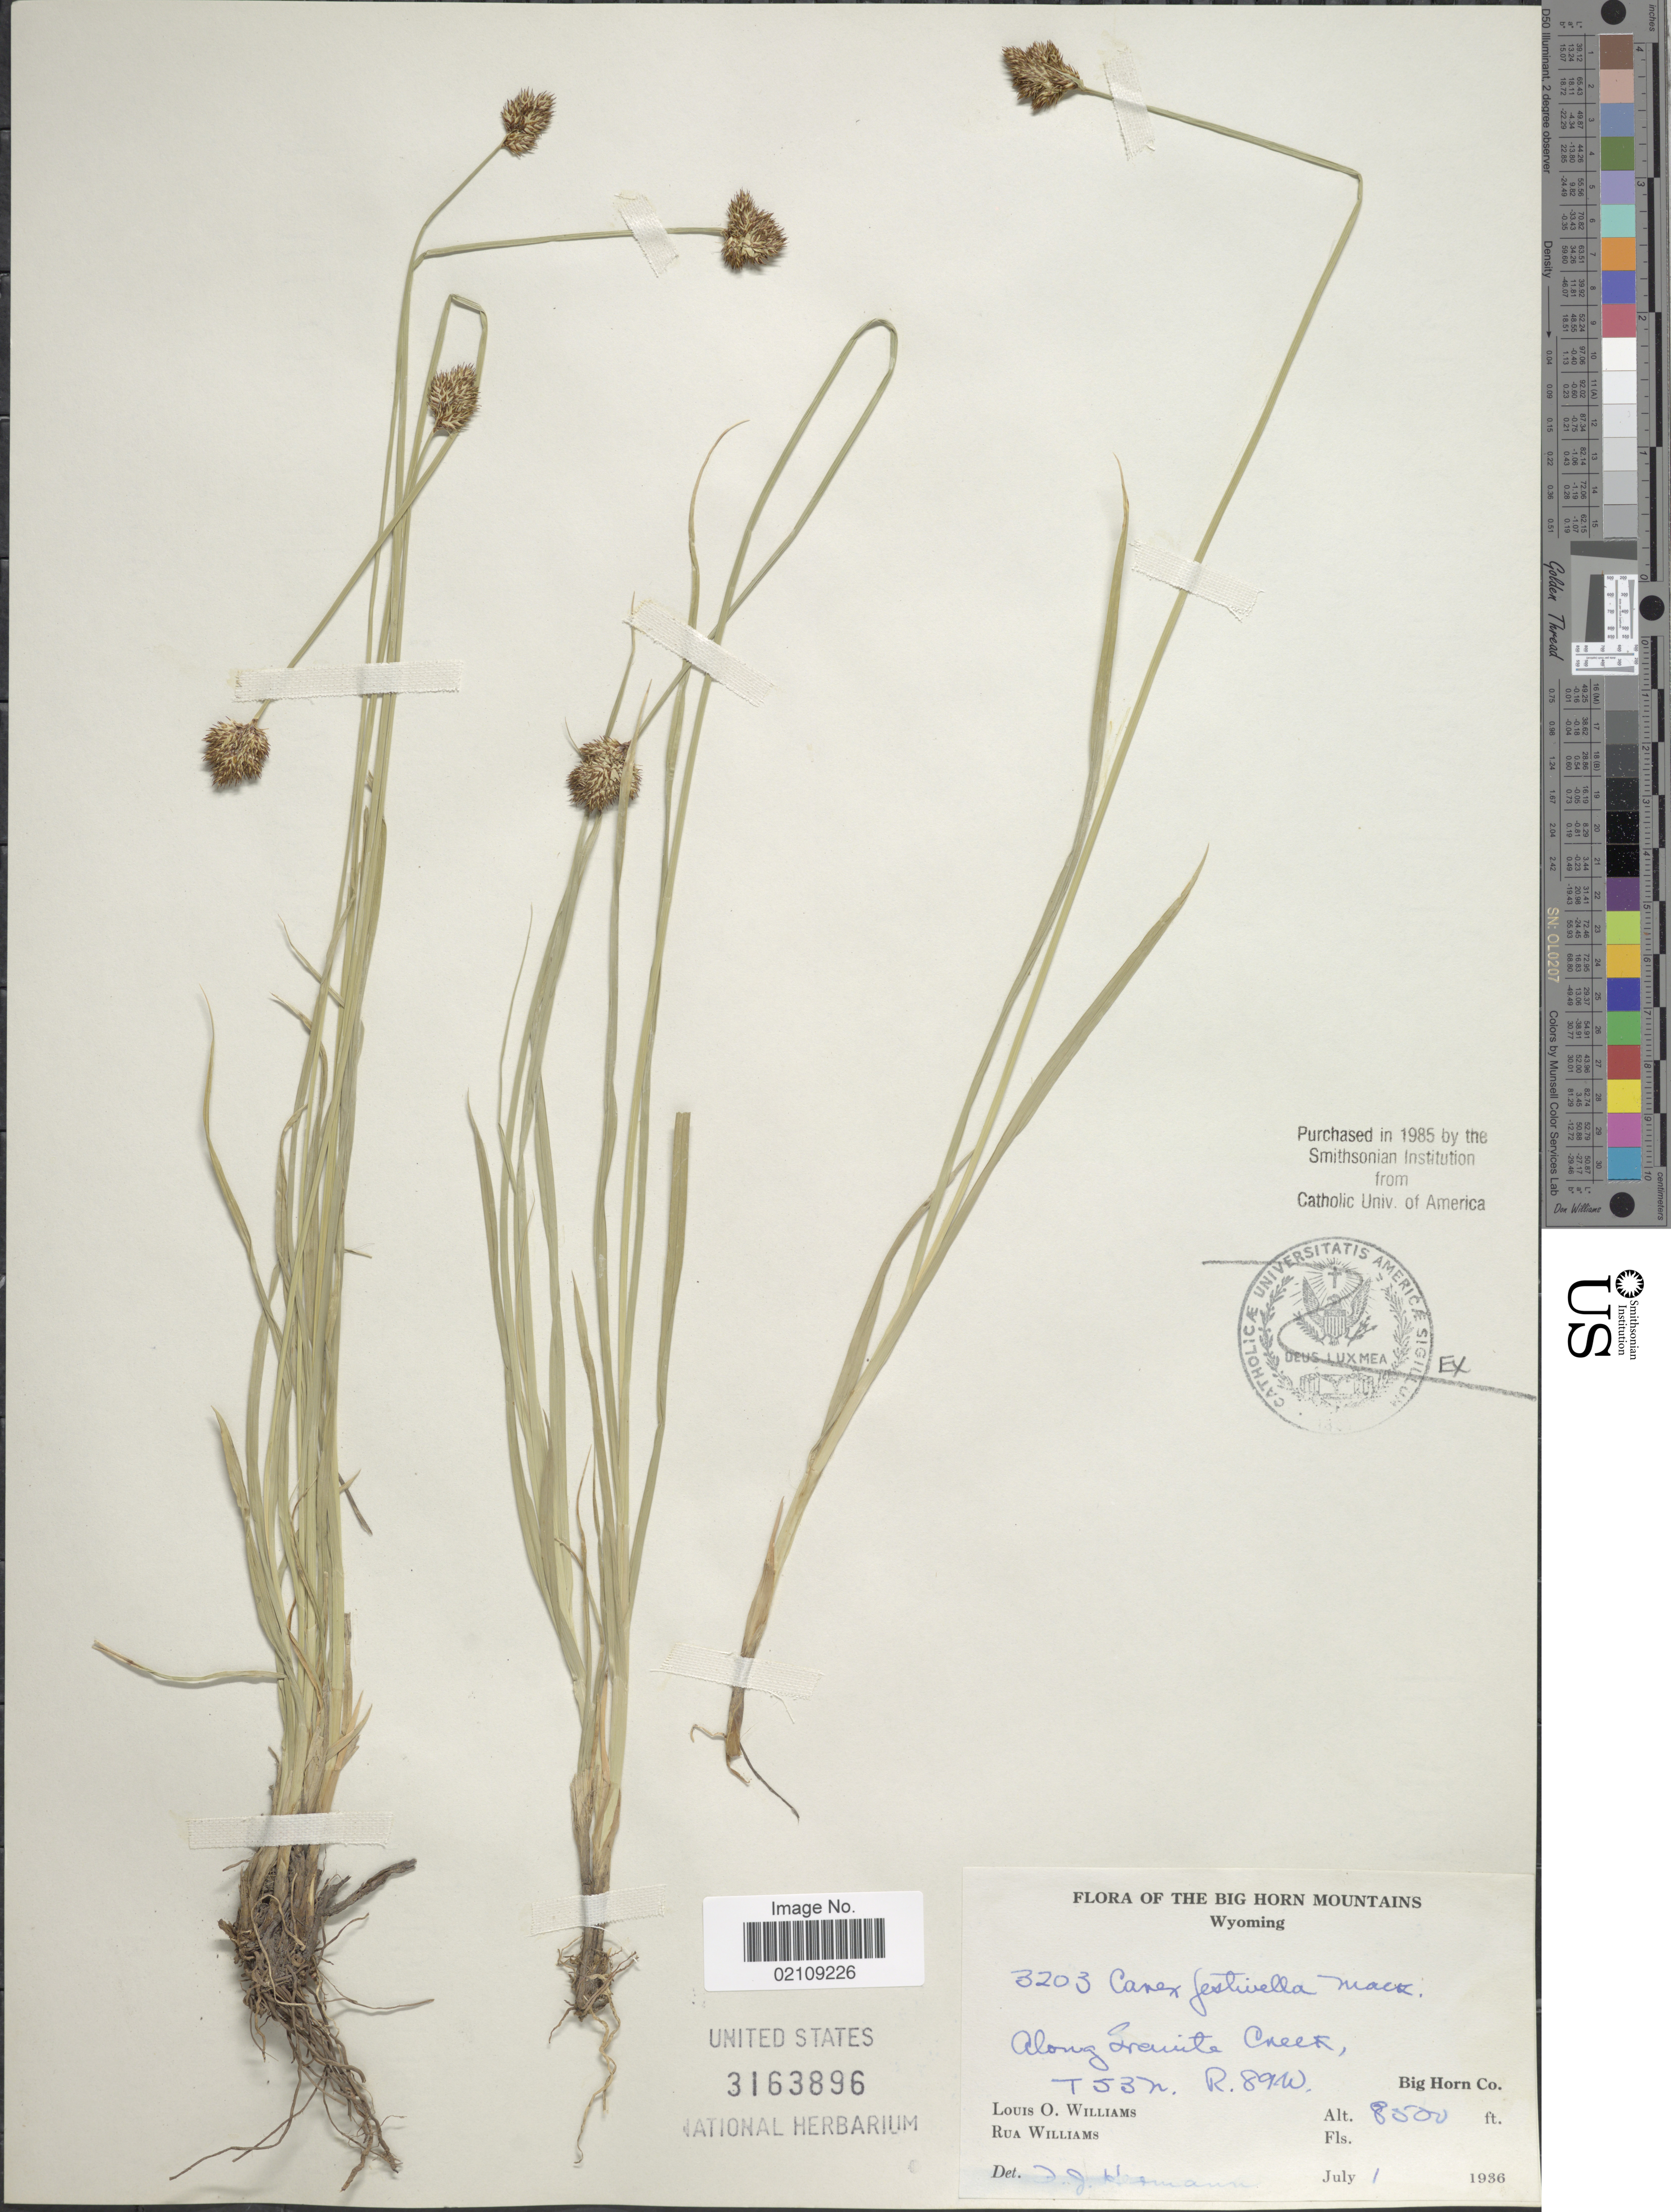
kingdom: Plantae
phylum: Tracheophyta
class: Liliopsida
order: Poales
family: Cyperaceae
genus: Carex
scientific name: Carex microptera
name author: Mack.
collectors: L. O. Williams & R. P. Williams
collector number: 3203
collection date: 1936-07-01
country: United States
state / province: Wyoming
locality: The Big Horn Mountains, Along Granite Creek, T 53N, R 89W. Big Horn Co.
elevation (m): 2591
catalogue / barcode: US 3163896